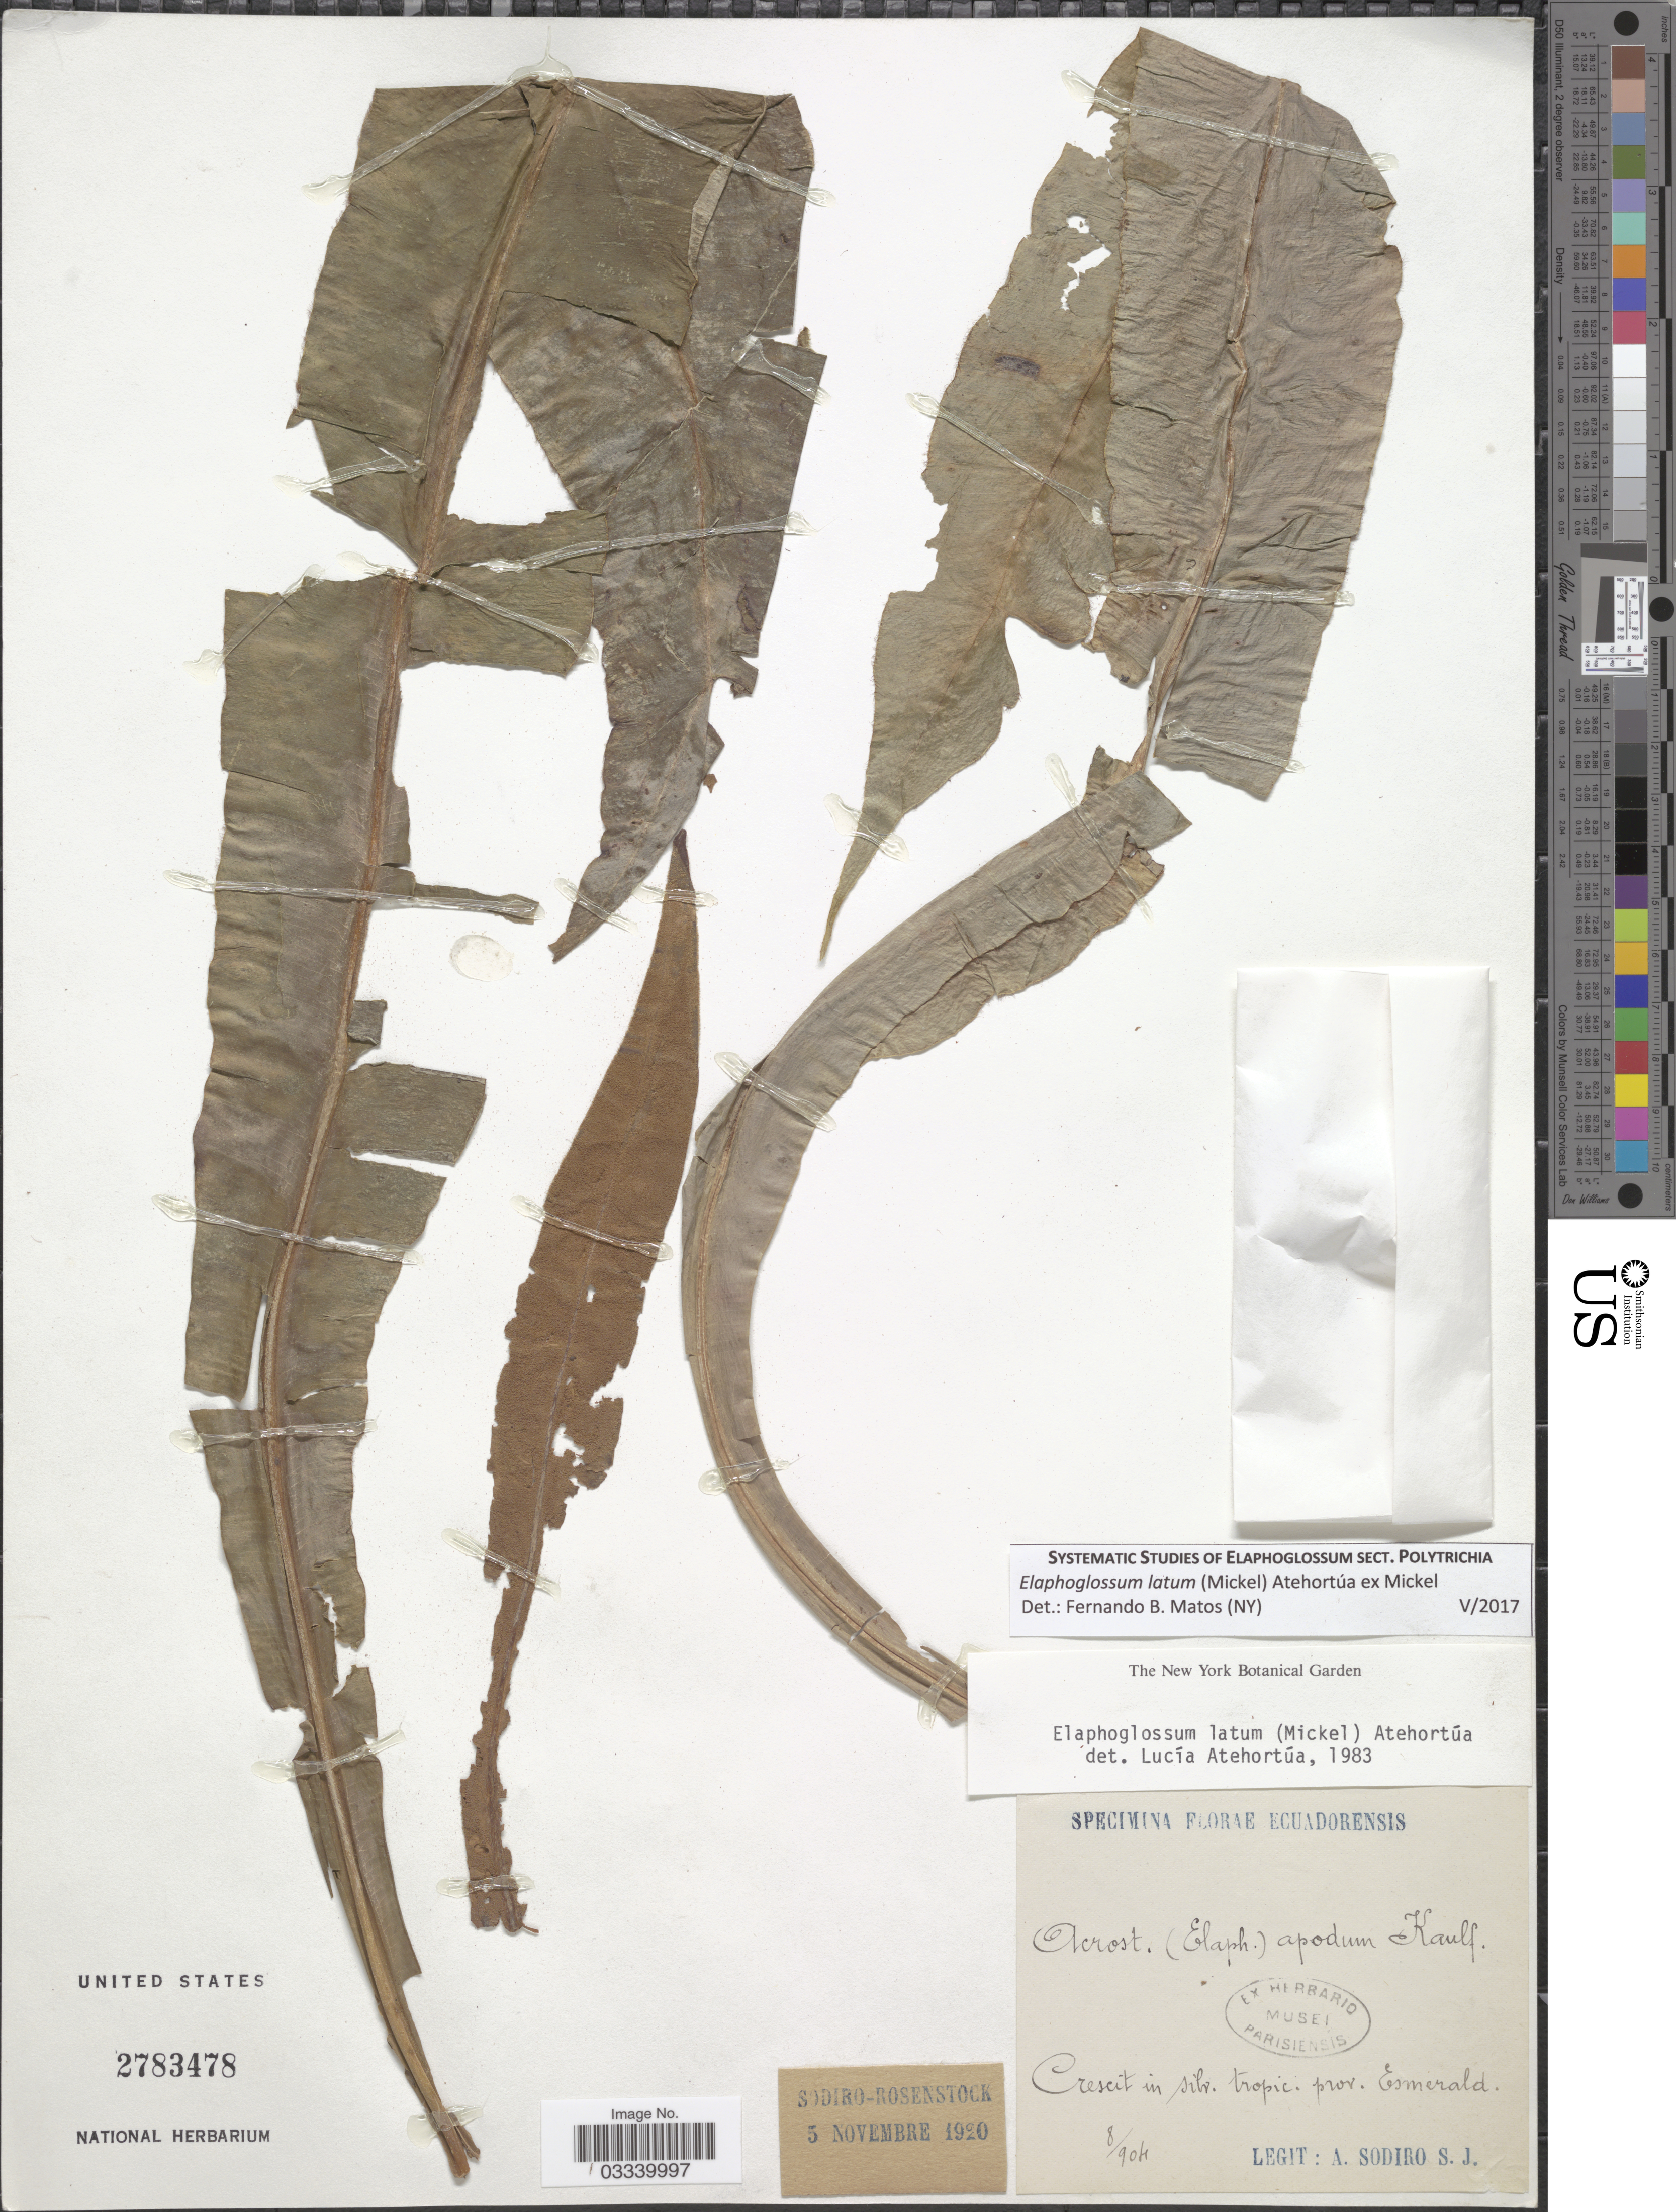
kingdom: Plantae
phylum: Tracheophyta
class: Polypodiopsida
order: Polypodiales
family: Dryopteridaceae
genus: Elaphoglossum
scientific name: Elaphoglossum latum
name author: (Mickel) Atehortúa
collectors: A. Sodiro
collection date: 1904-08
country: Ecuador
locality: Crescit in silv. tropic. prov. Esmerald.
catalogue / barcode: US 2783478